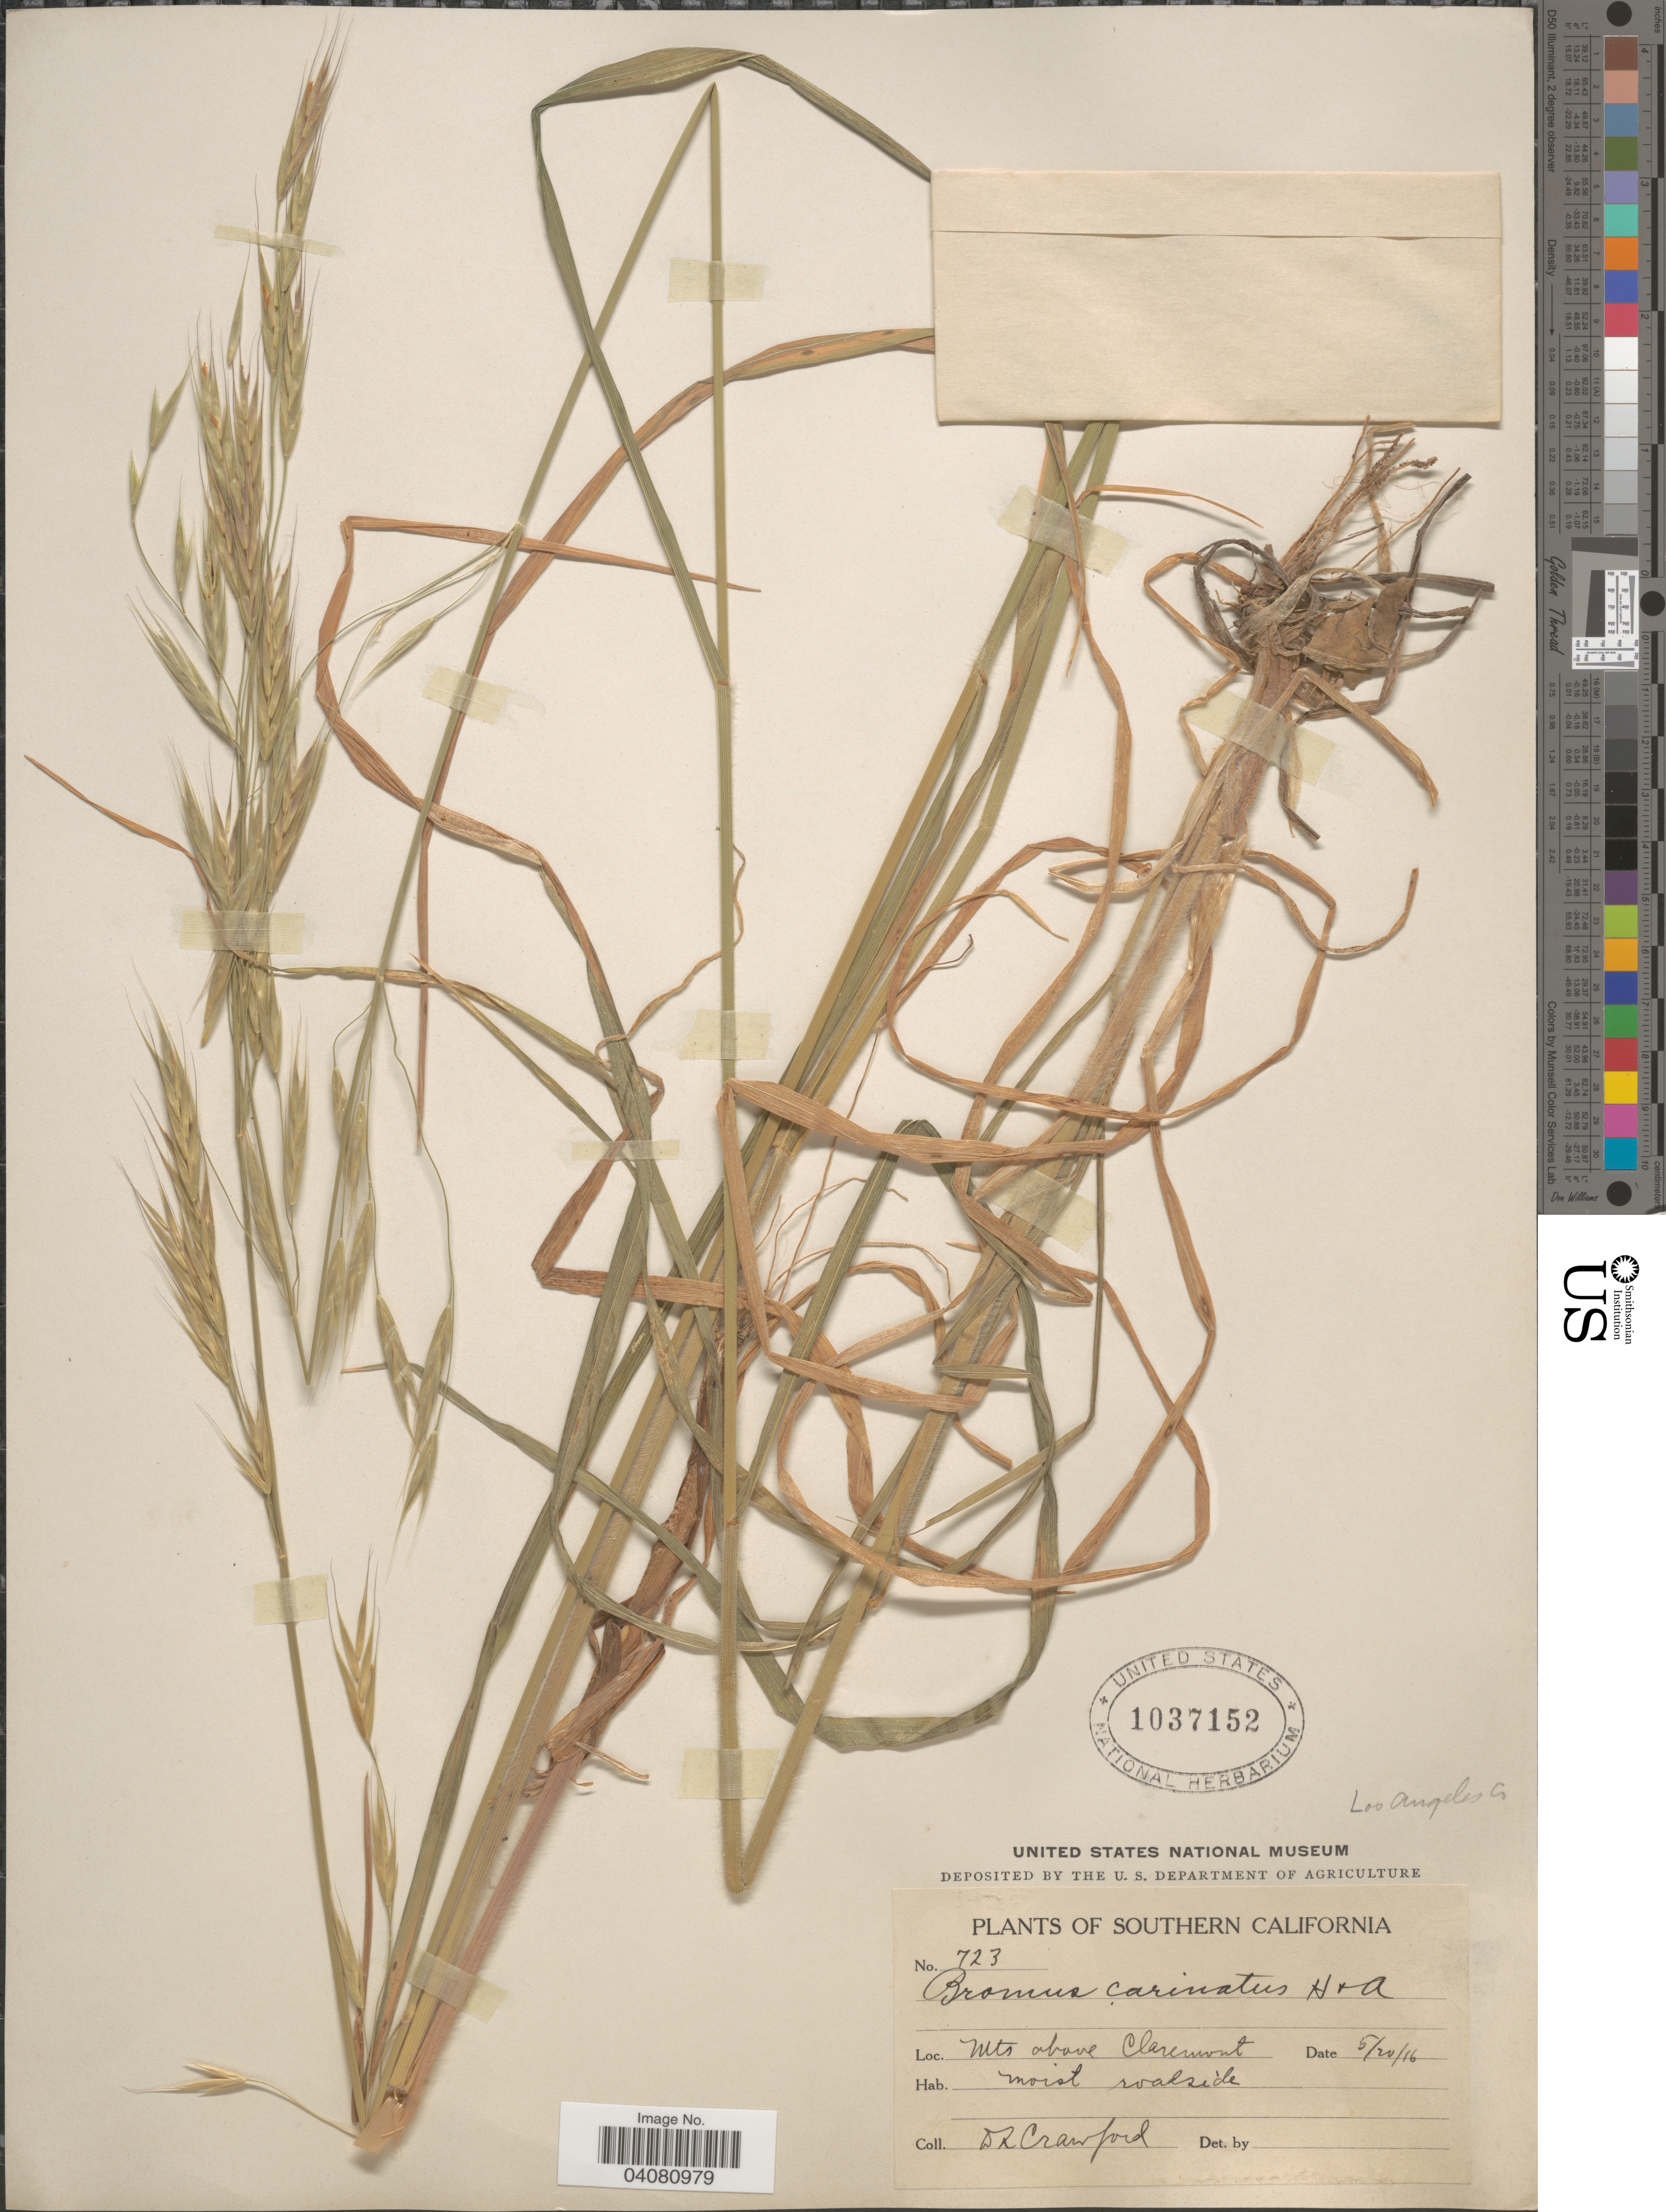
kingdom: Plantae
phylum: Tracheophyta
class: Liliopsida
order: Poales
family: Poaceae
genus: Bromus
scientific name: Bromus carinatus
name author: Hook. & Arn.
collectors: D. L. Crawford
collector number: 723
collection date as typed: Transcribed d/m/y: 20/5/16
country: United States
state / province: California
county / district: Los Angeles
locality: Southern California. Mts above Claremont. Los Angeles Co.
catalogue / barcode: US 1037152